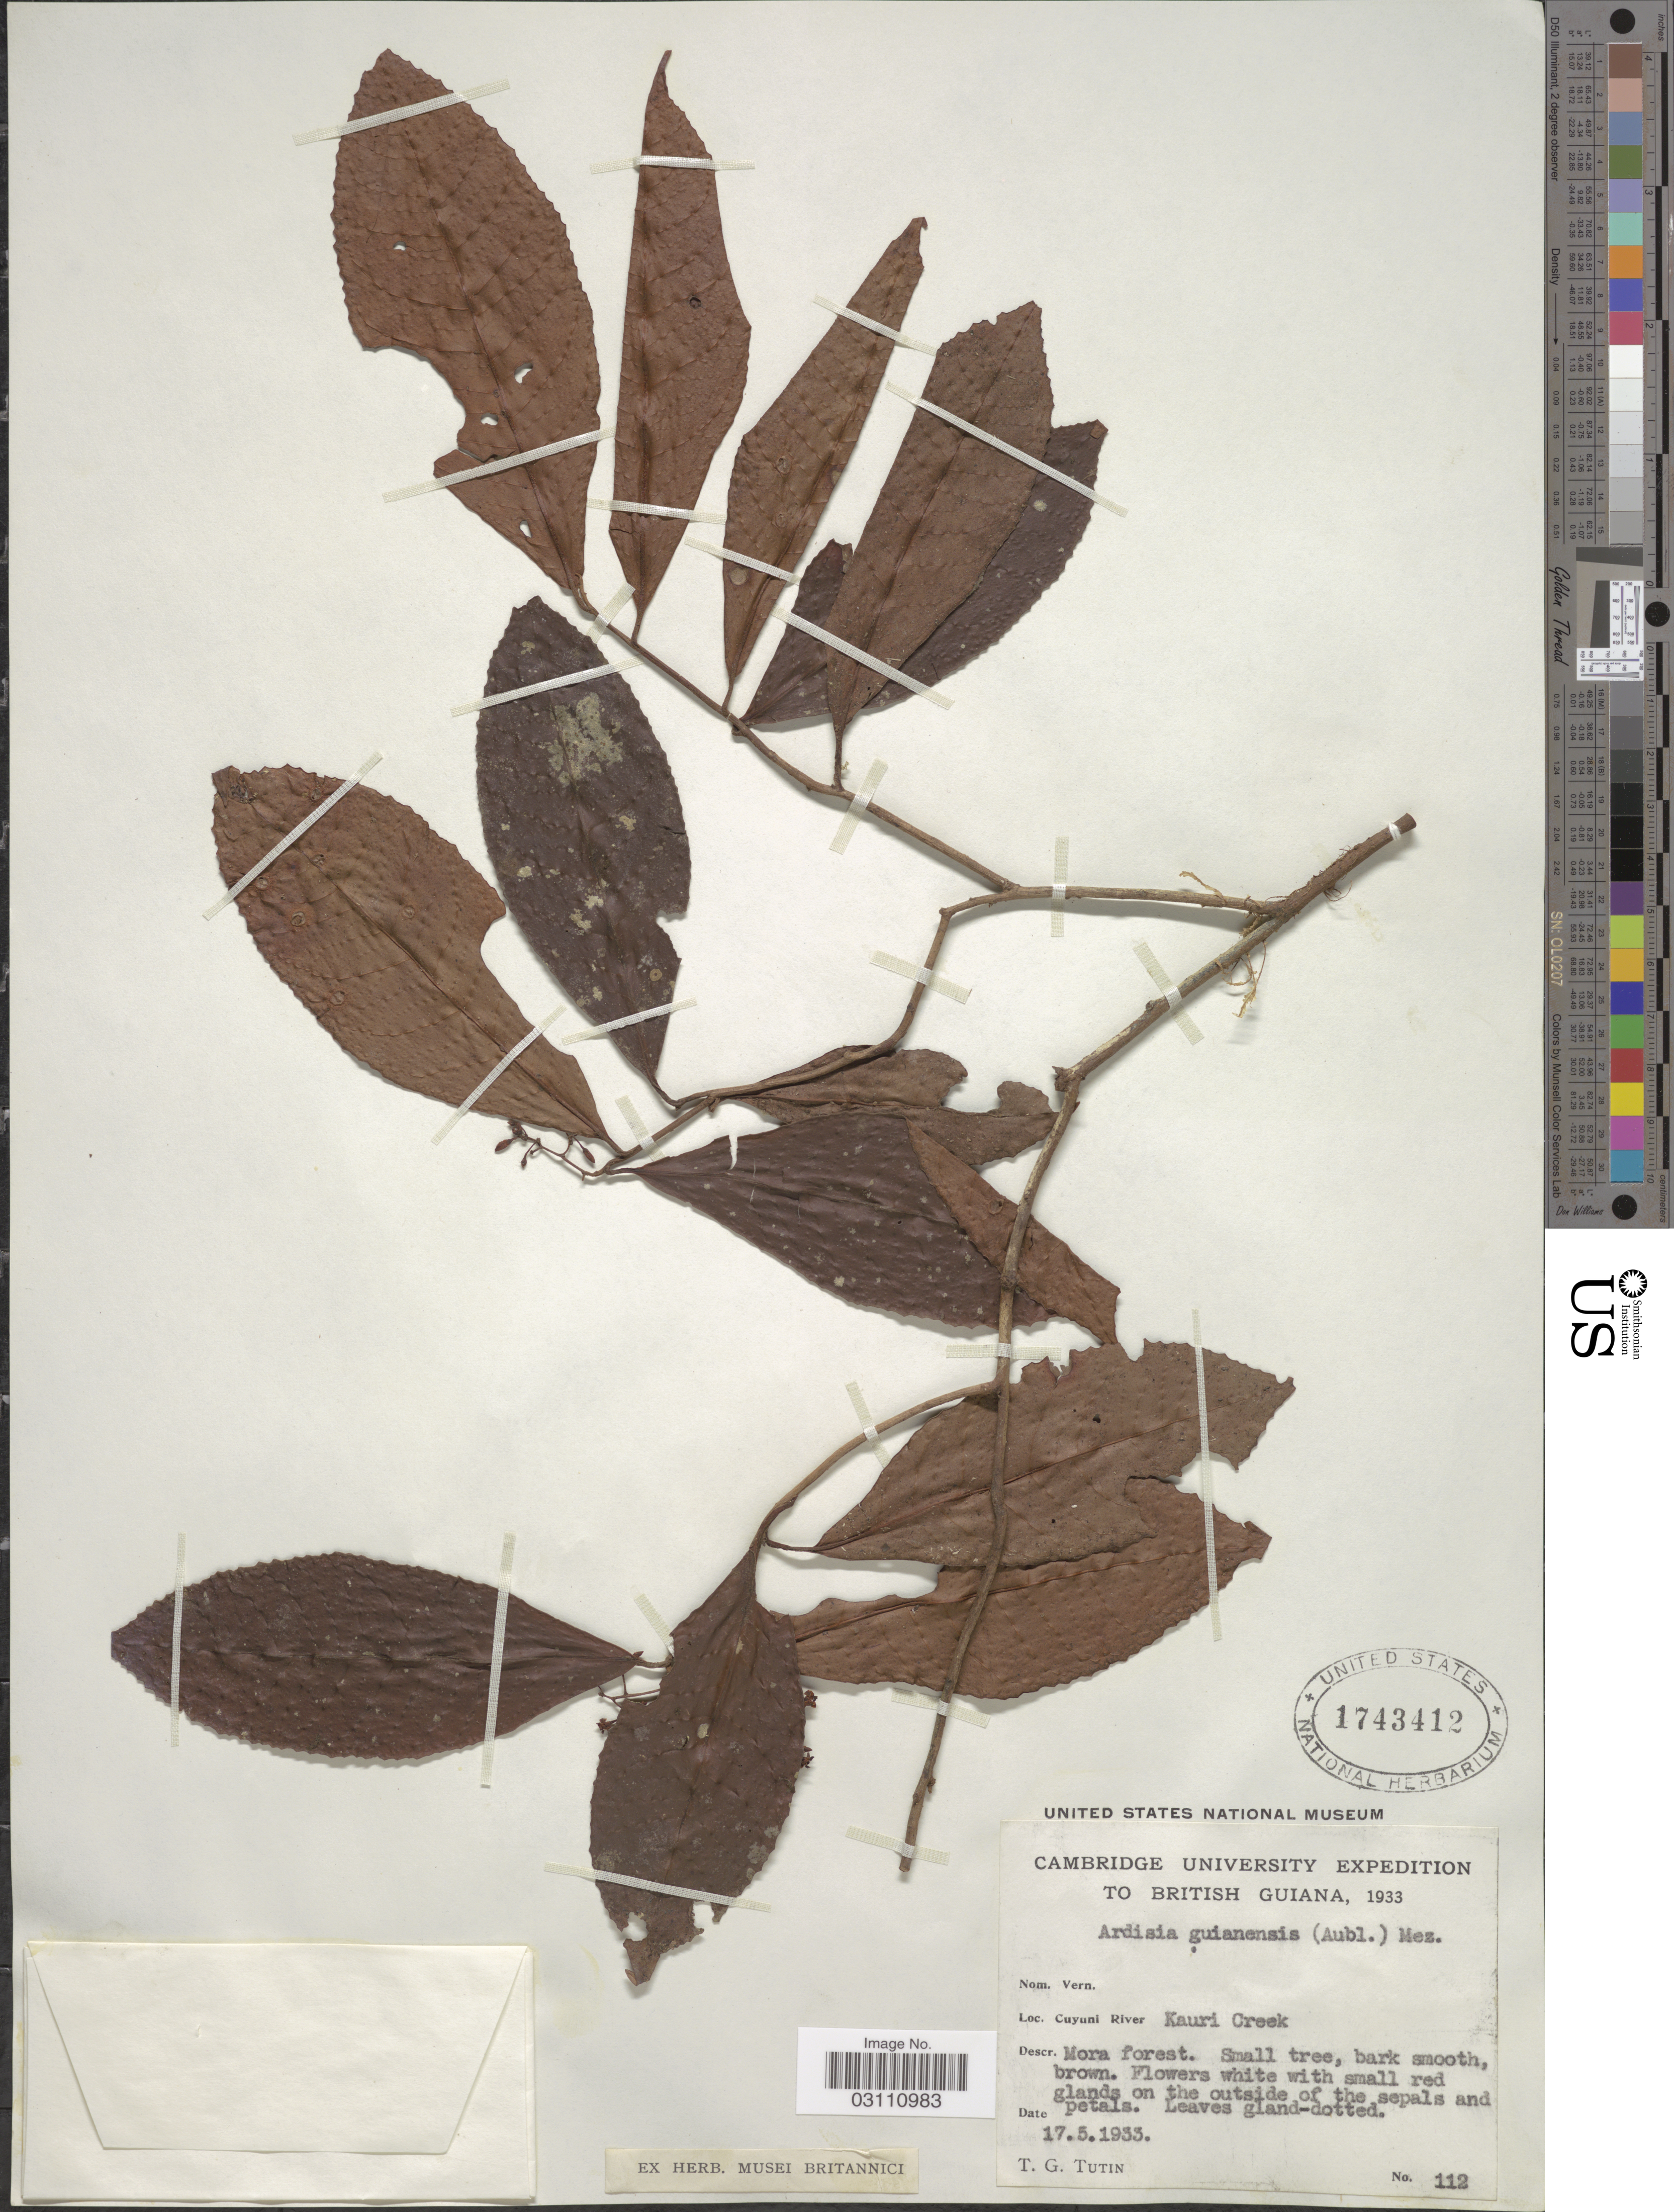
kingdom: Plantae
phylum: Tracheophyta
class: Magnoliopsida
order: Ericales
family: Primulaceae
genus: Ardisia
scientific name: Ardisia guianensis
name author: (Aubl.) Mez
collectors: T. G. Tutin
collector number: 112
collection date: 1933-05-17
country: Guyana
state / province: Cuyuni-Mazaruni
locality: British Guiana. Cuyuni River. Kauri Creek.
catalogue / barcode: US 1743412